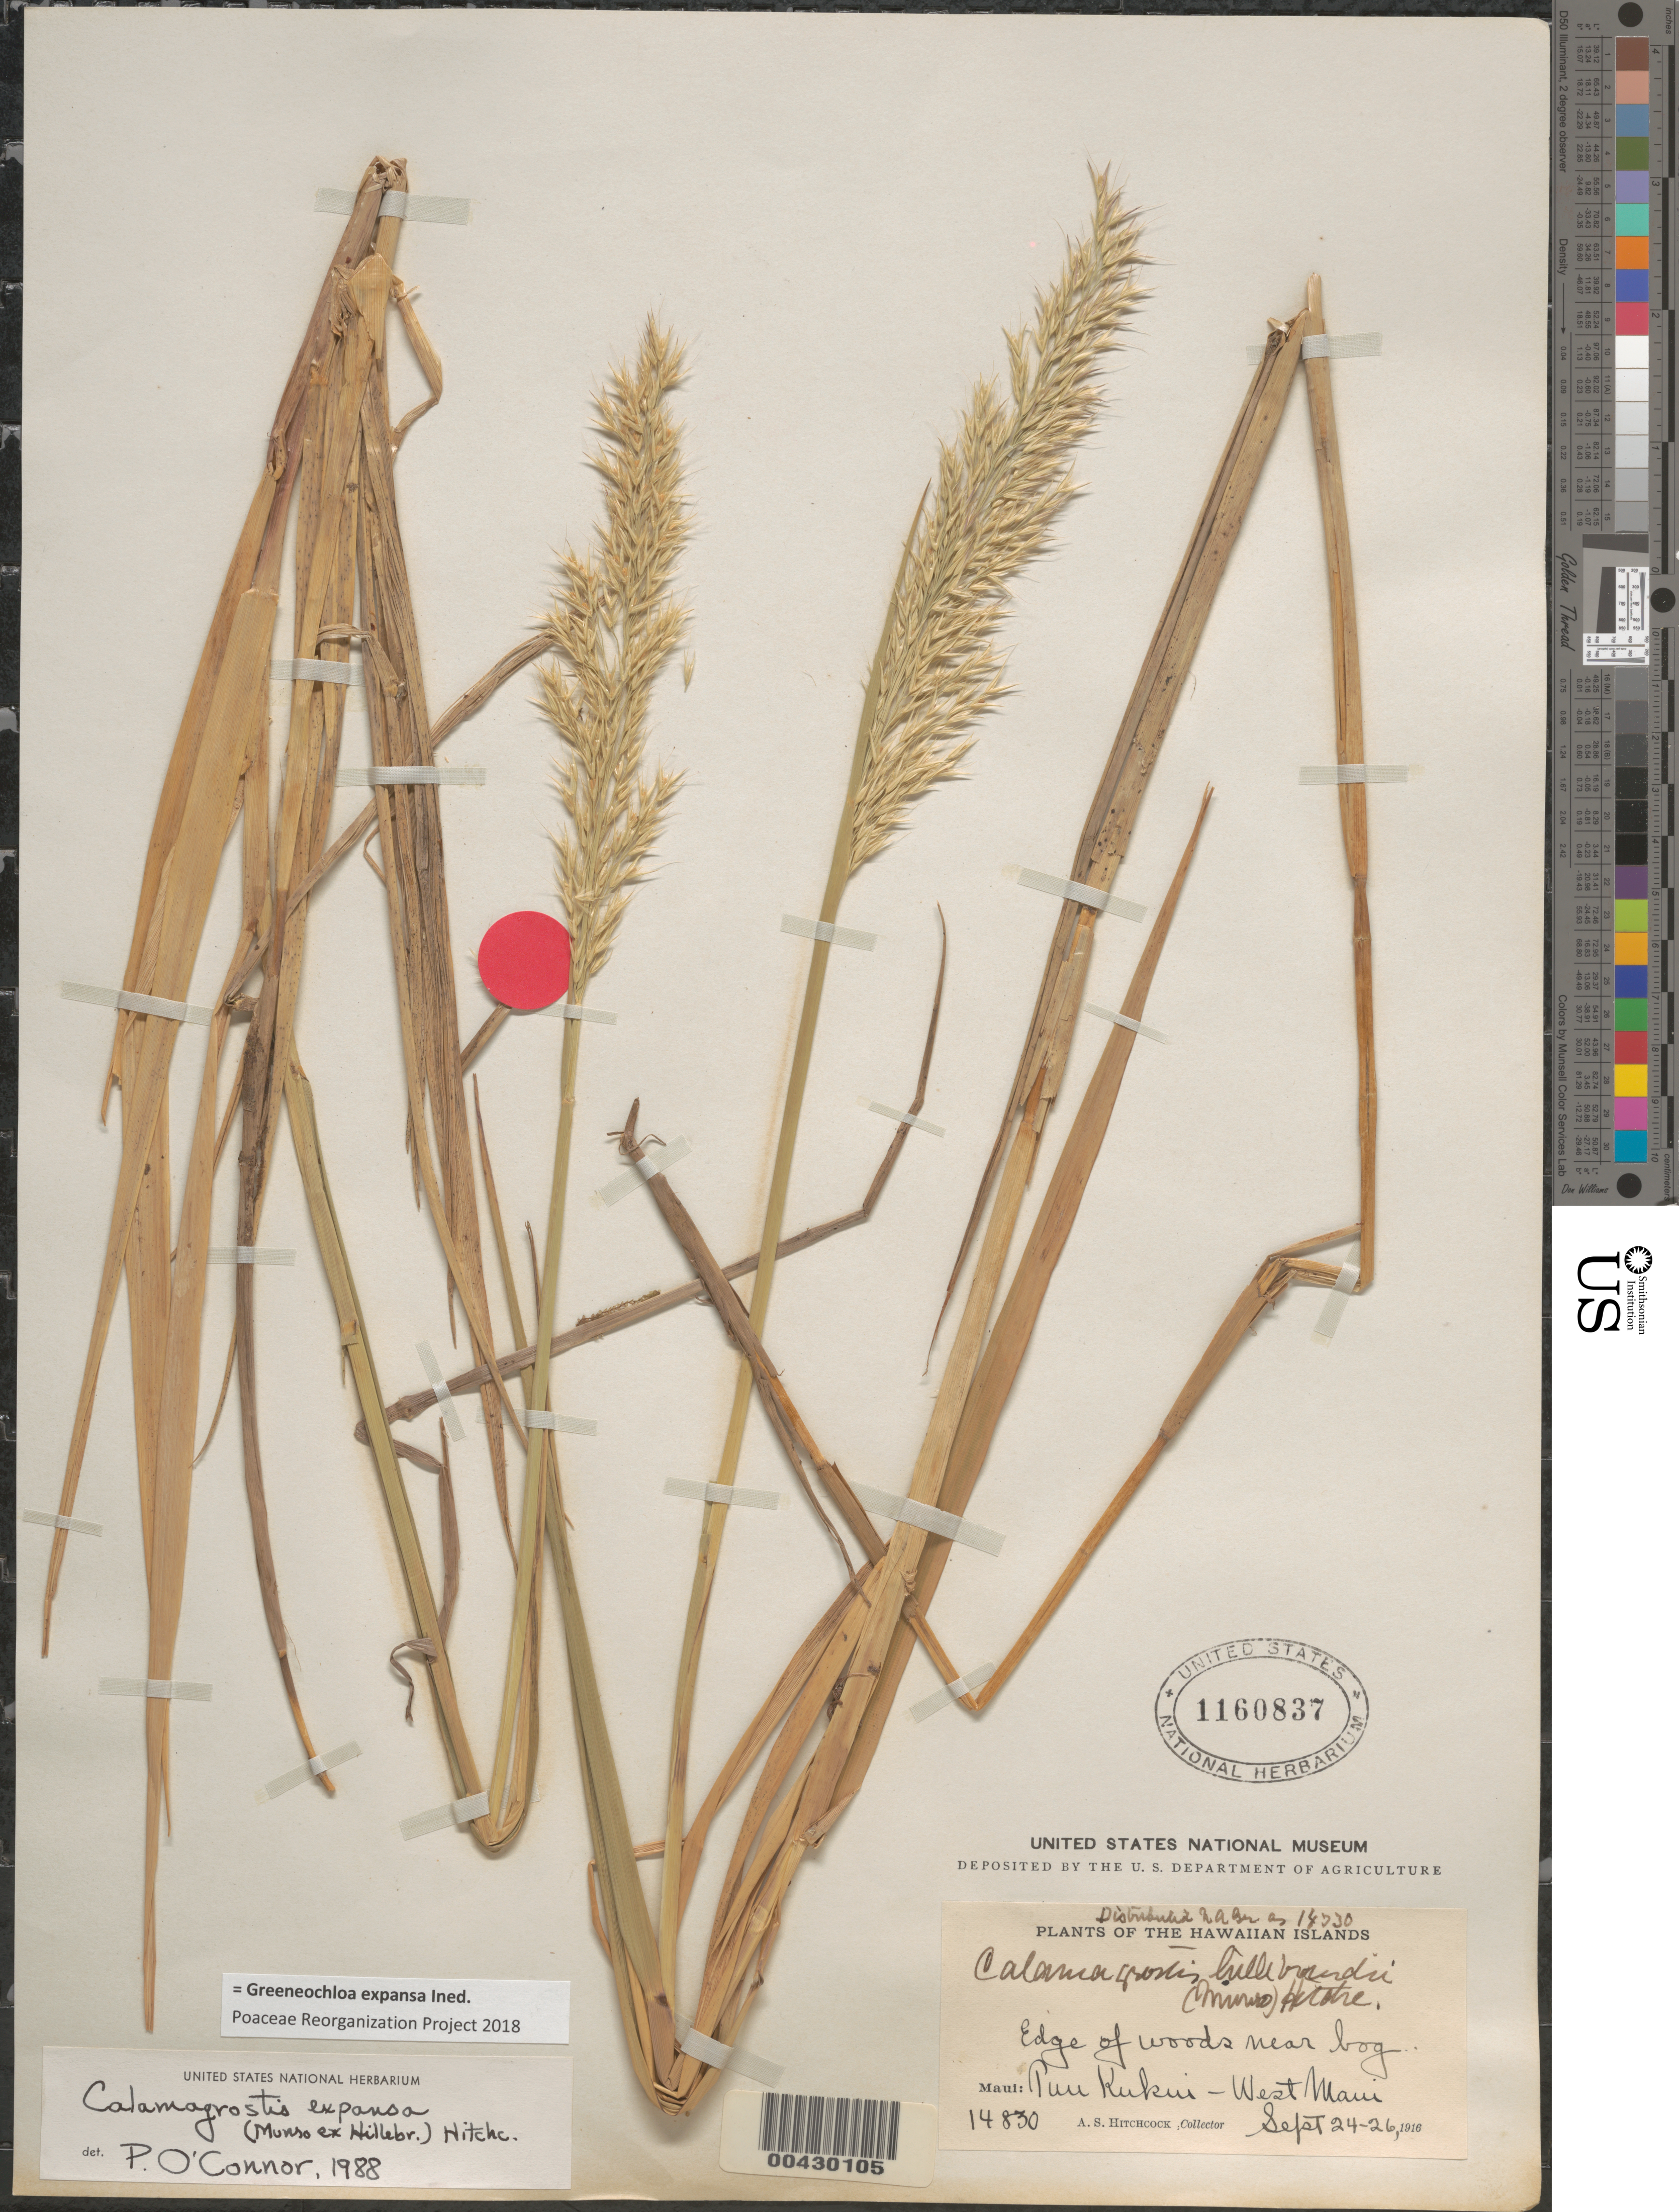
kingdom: Plantae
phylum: Tracheophyta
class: Liliopsida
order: Poales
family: Poaceae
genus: Greeneochloa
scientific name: Greeneochloa expansa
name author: (Munro ex Hillebr.) P.M. Peterson et al.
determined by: Poaceae Reorganization Project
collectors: A. S. Hitchcock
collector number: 14830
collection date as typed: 24 Sep 1916 to 26 Sep 1916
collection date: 1916-09-24/1916-09-26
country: United States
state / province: Hawaii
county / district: Maui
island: Maui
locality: Puu Kukui, West Maui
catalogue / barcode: US 1160837